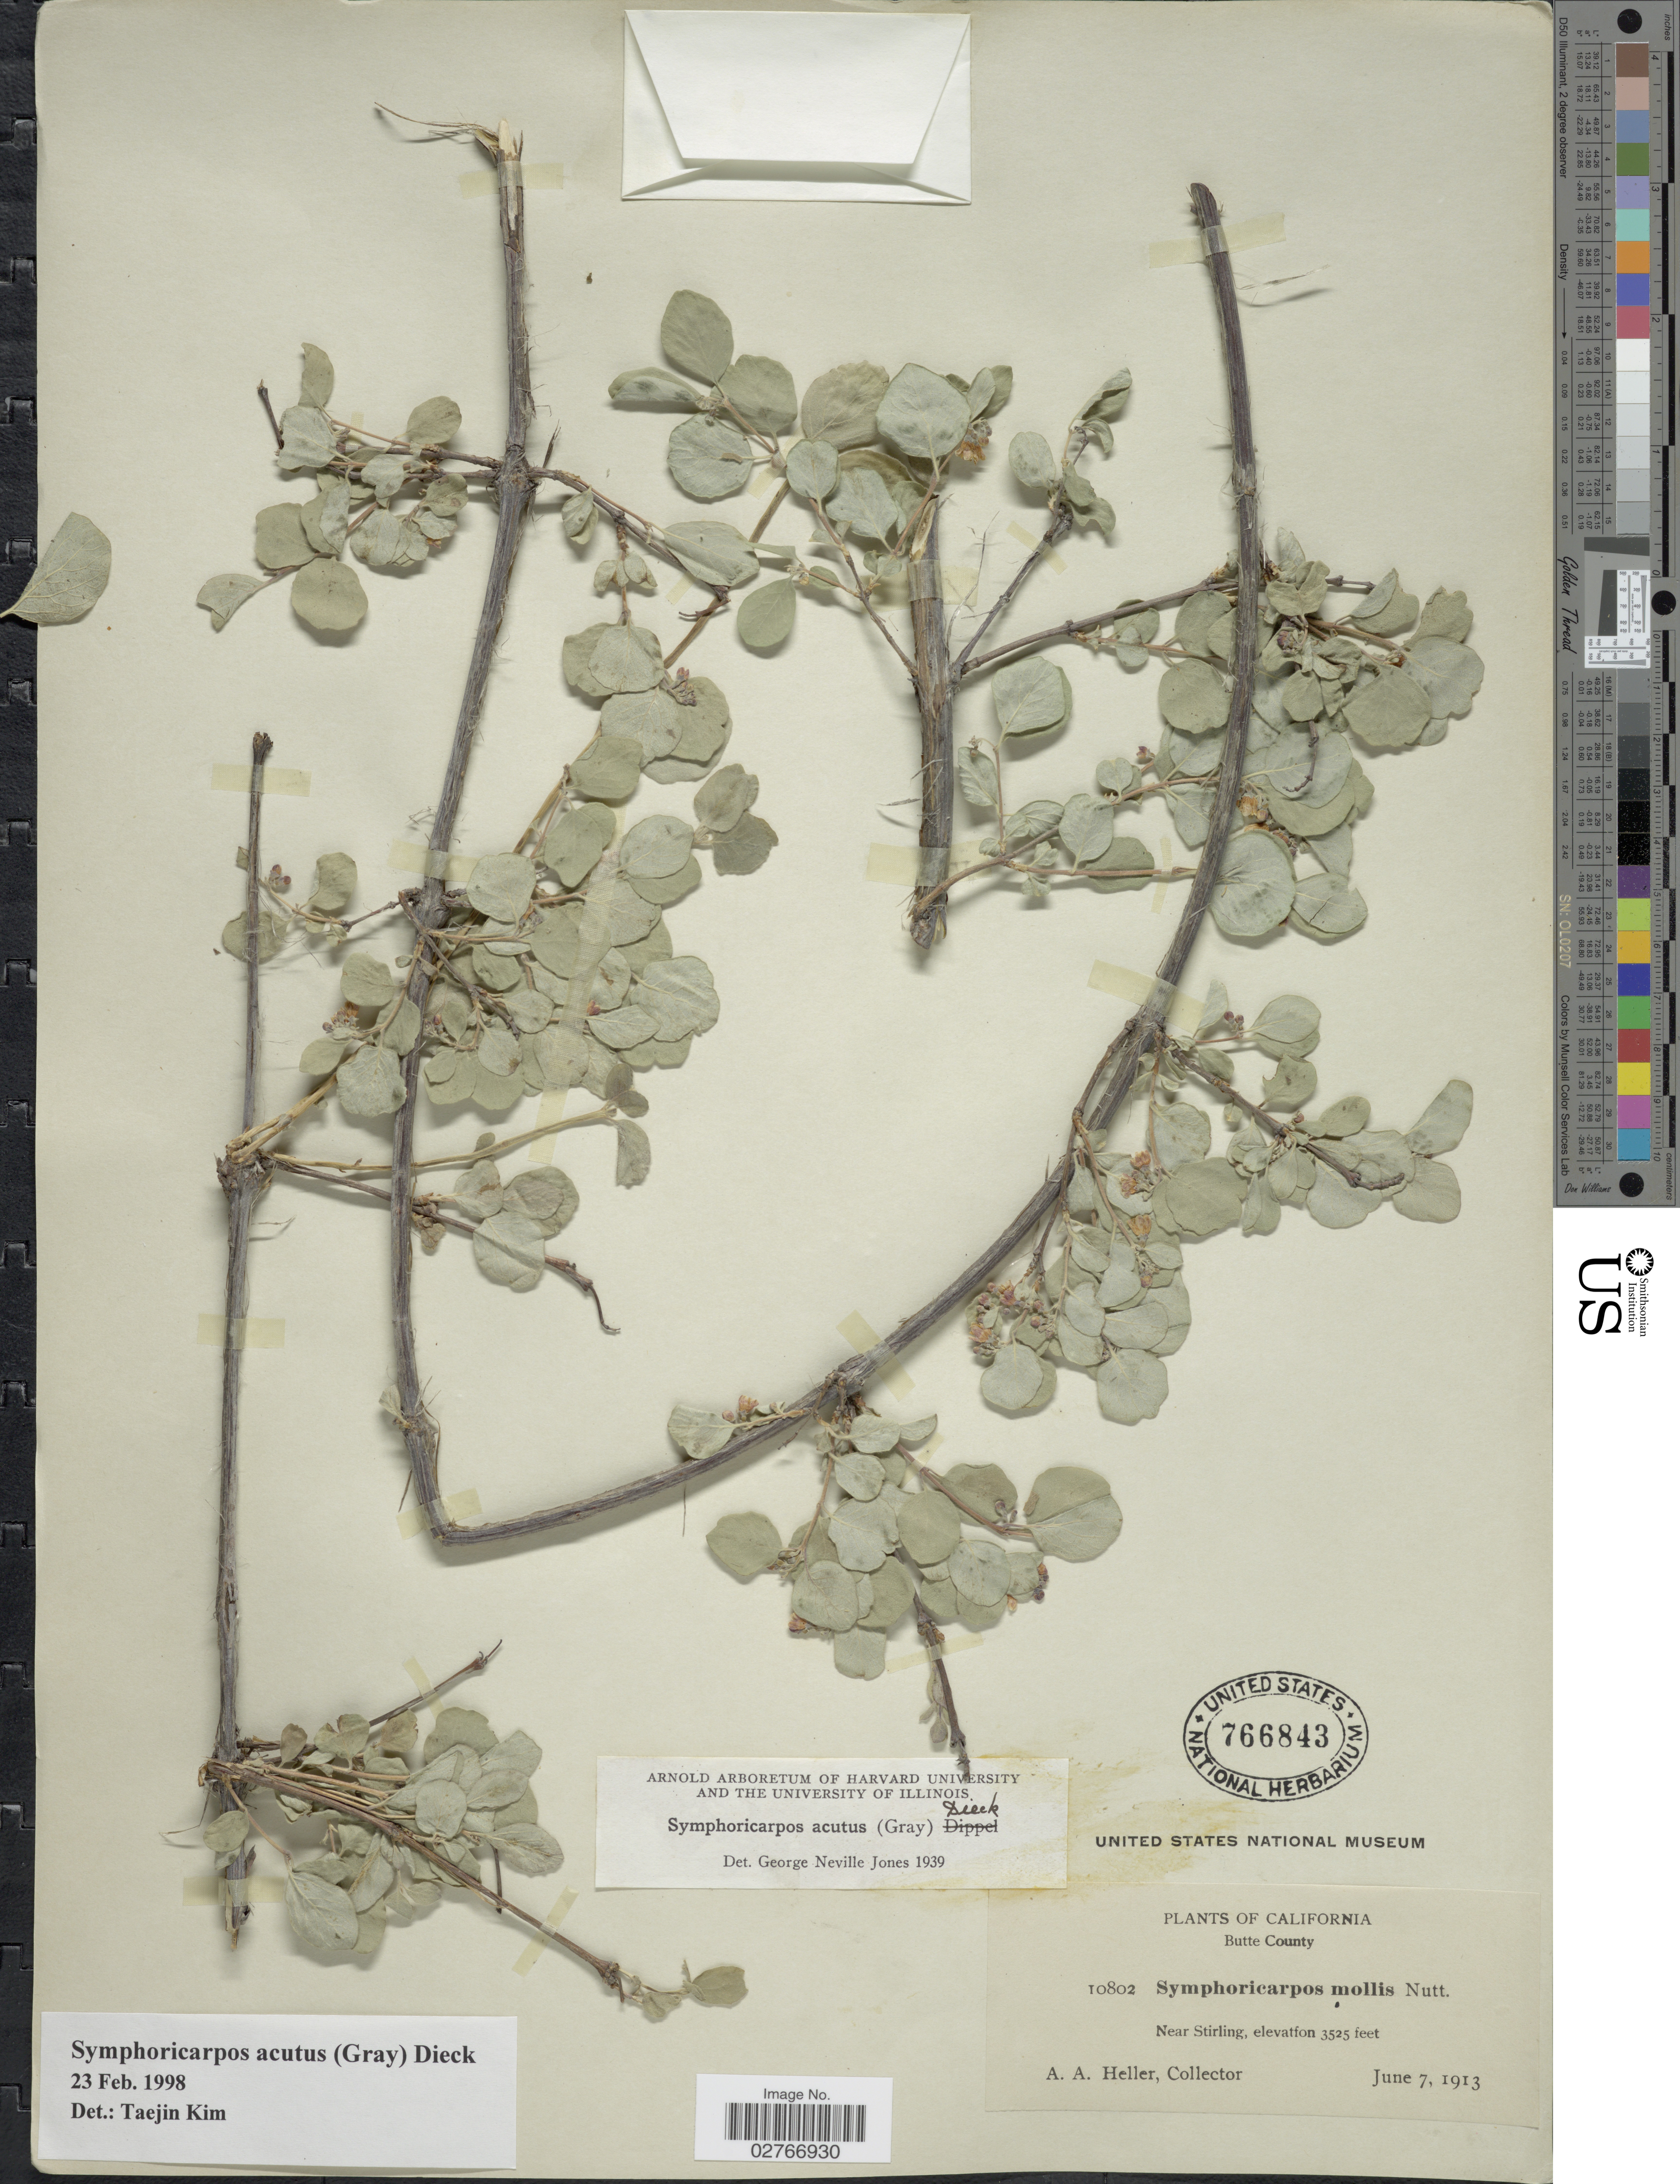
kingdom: Plantae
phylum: Tracheophyta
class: Magnoliopsida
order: Dipsacales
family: Caprifoliaceae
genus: Symphoricarpos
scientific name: Symphoricarpos acutus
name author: (A. Gray) Dieck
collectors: A. A. Heller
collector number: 10802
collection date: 1913-06-07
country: United States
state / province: California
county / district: Butte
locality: Butte County. Near Stirling.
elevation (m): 1074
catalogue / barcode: US 766843